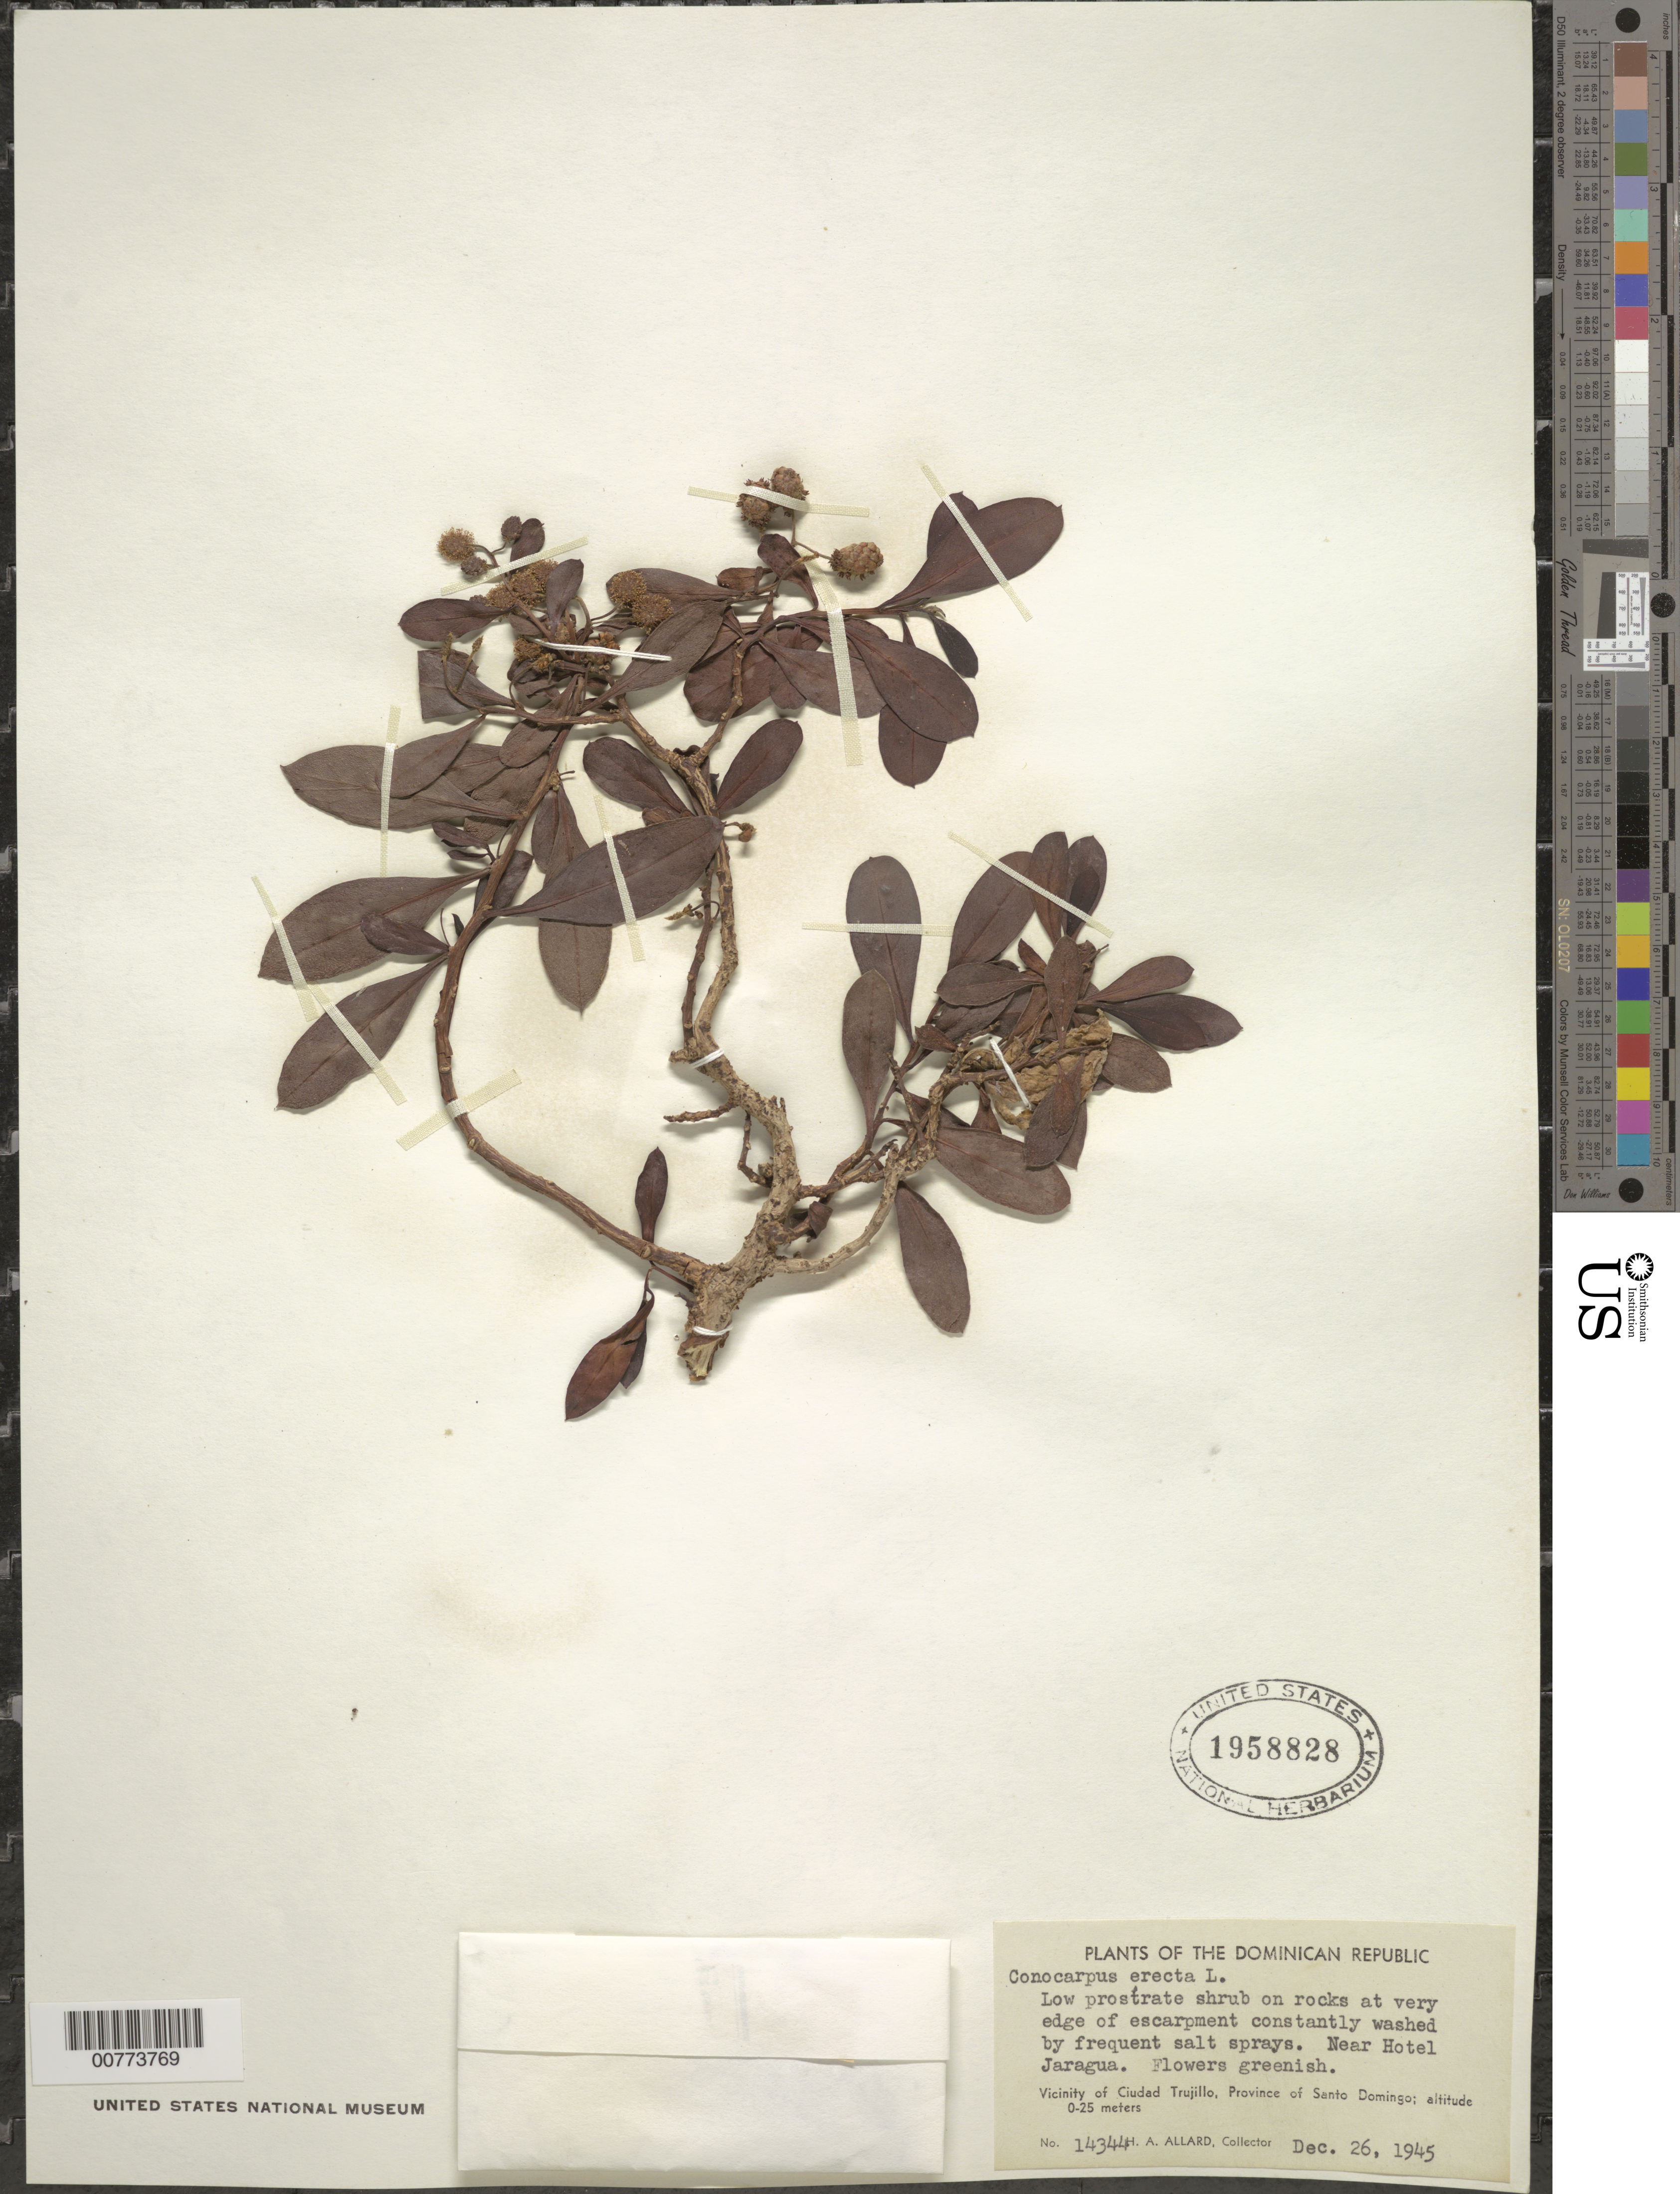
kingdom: Plantae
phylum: Tracheophyta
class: Magnoliopsida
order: Myrtales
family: Combretaceae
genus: Conocarpus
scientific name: Conocarpus erectus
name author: L.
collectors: H. A. Allard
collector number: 14344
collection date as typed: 26 Dec 1945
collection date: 1945-12-26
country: Dominican Republic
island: Hispaniola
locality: Province of Santo Domingo, vicinity of Ciudad Trujillo, near Hotel Jaragua.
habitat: On rocks at very edge of escarpment constantly washed by frequent salt sprays.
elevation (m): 0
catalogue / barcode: US 1958828